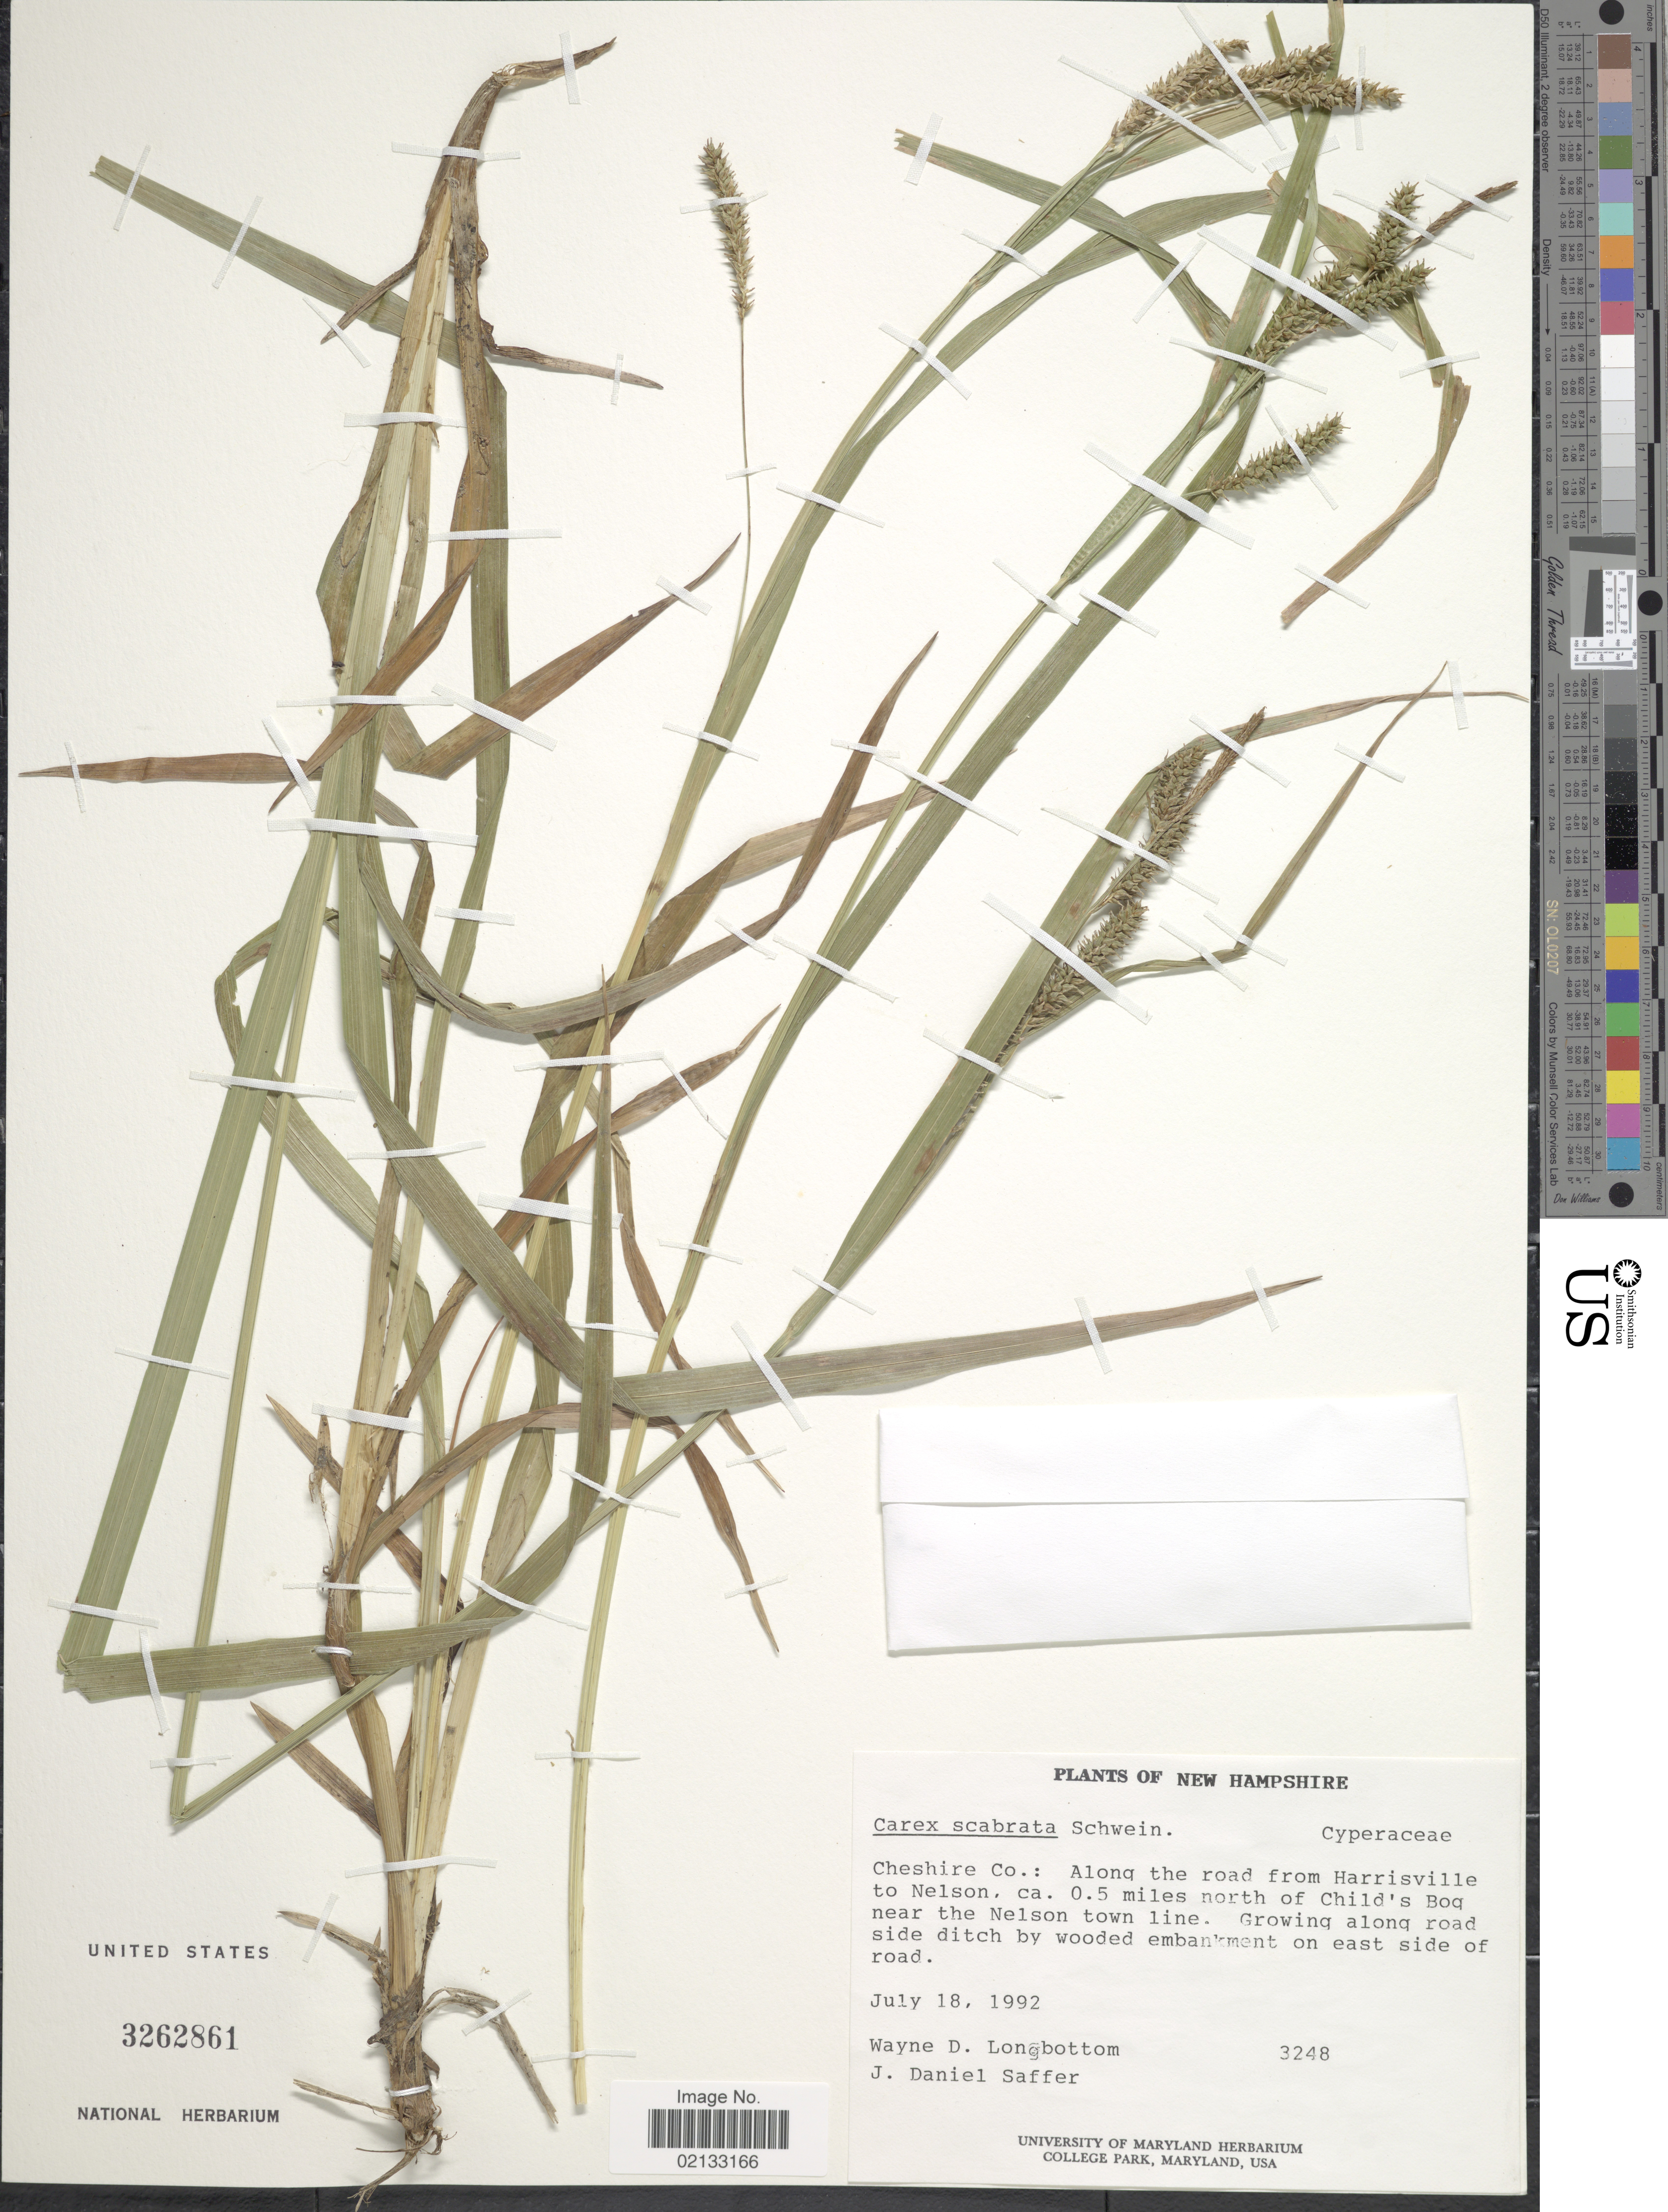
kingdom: Plantae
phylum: Tracheophyta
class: Liliopsida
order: Poales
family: Cyperaceae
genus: Carex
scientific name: Carex scabrata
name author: Schwein.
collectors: W. D. Longbottom & J. Saffer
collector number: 3248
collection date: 1992-07-18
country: United States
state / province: New Hampshire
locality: Cheshire Co.: Along the road from Harrisville to Nelson, ca. 0.5 miles north of Child's Bog near the Nelson town line. Growing along road side ditch by wooded embankment on east side of road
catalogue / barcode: US 3262861